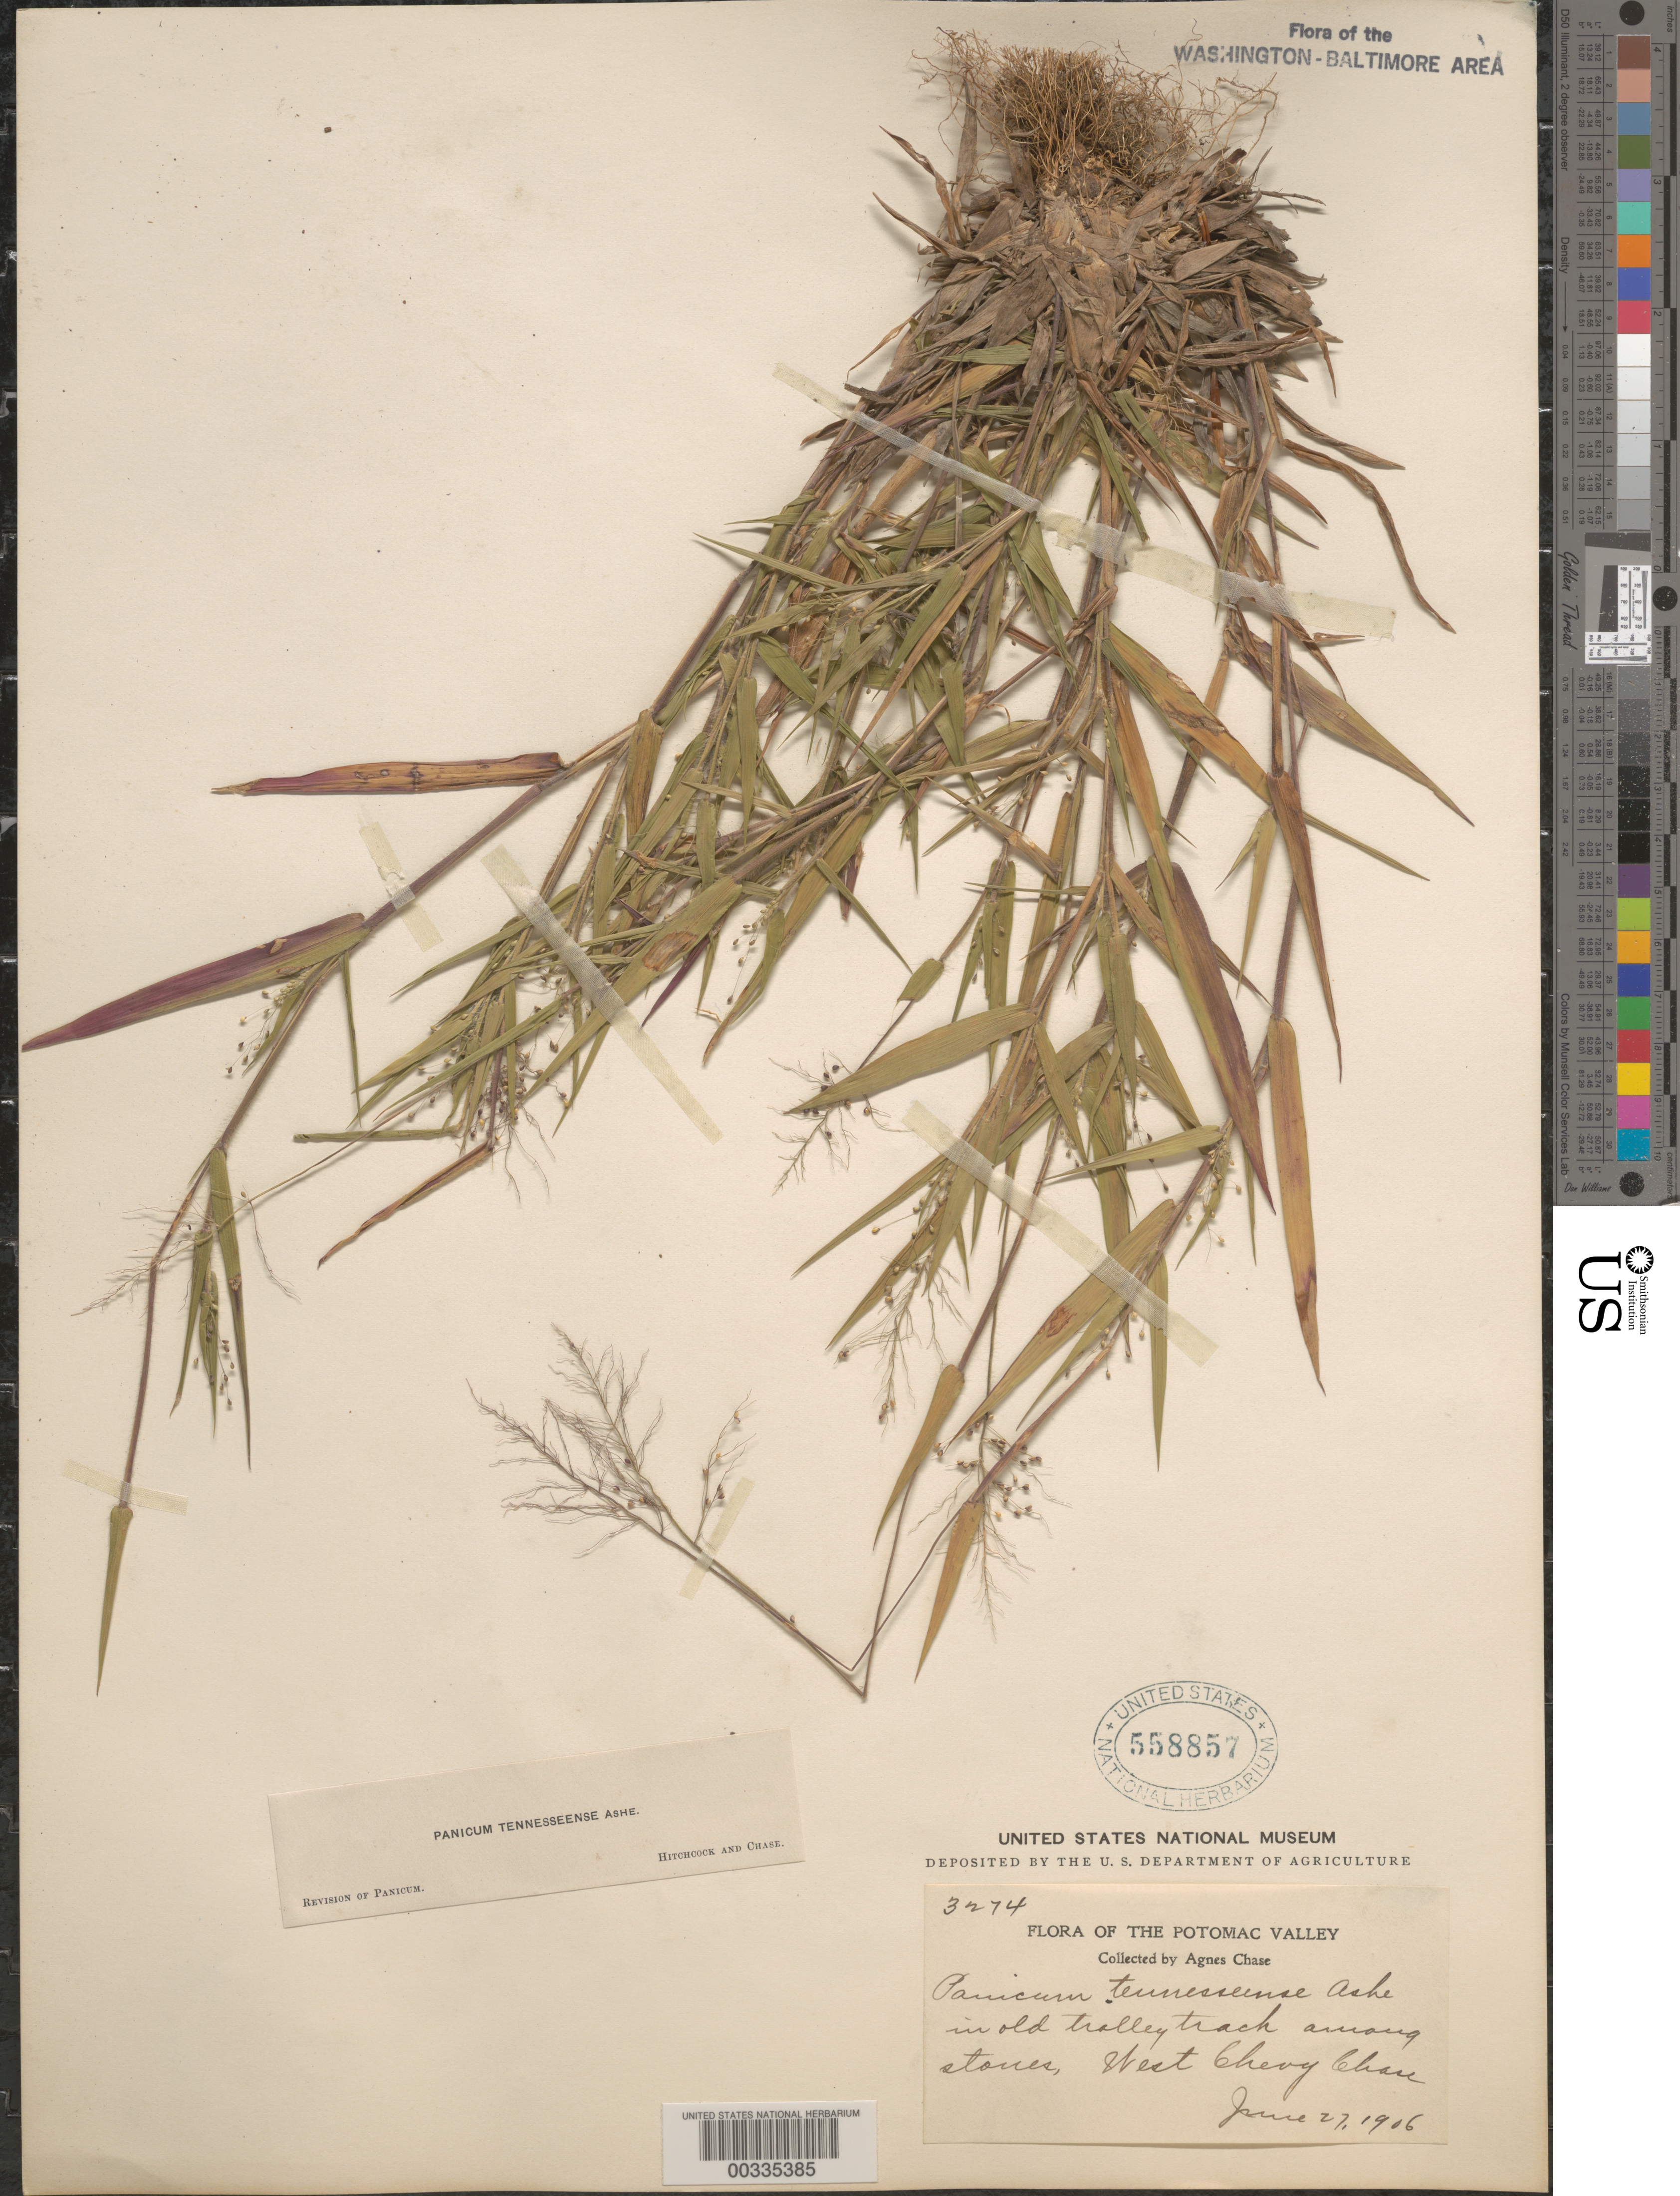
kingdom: Plantae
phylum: Tracheophyta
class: Liliopsida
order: Poales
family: Poaceae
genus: Dichanthelium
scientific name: Dichanthelium acuminatum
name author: (Sw.) Gould & C.A. Clark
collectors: A. Chase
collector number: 3274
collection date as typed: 27 Jun 1906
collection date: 1906-06-27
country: United States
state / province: Maryland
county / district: Montgomery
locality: West Chevy Chase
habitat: In old trolley track among stones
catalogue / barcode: US 558857